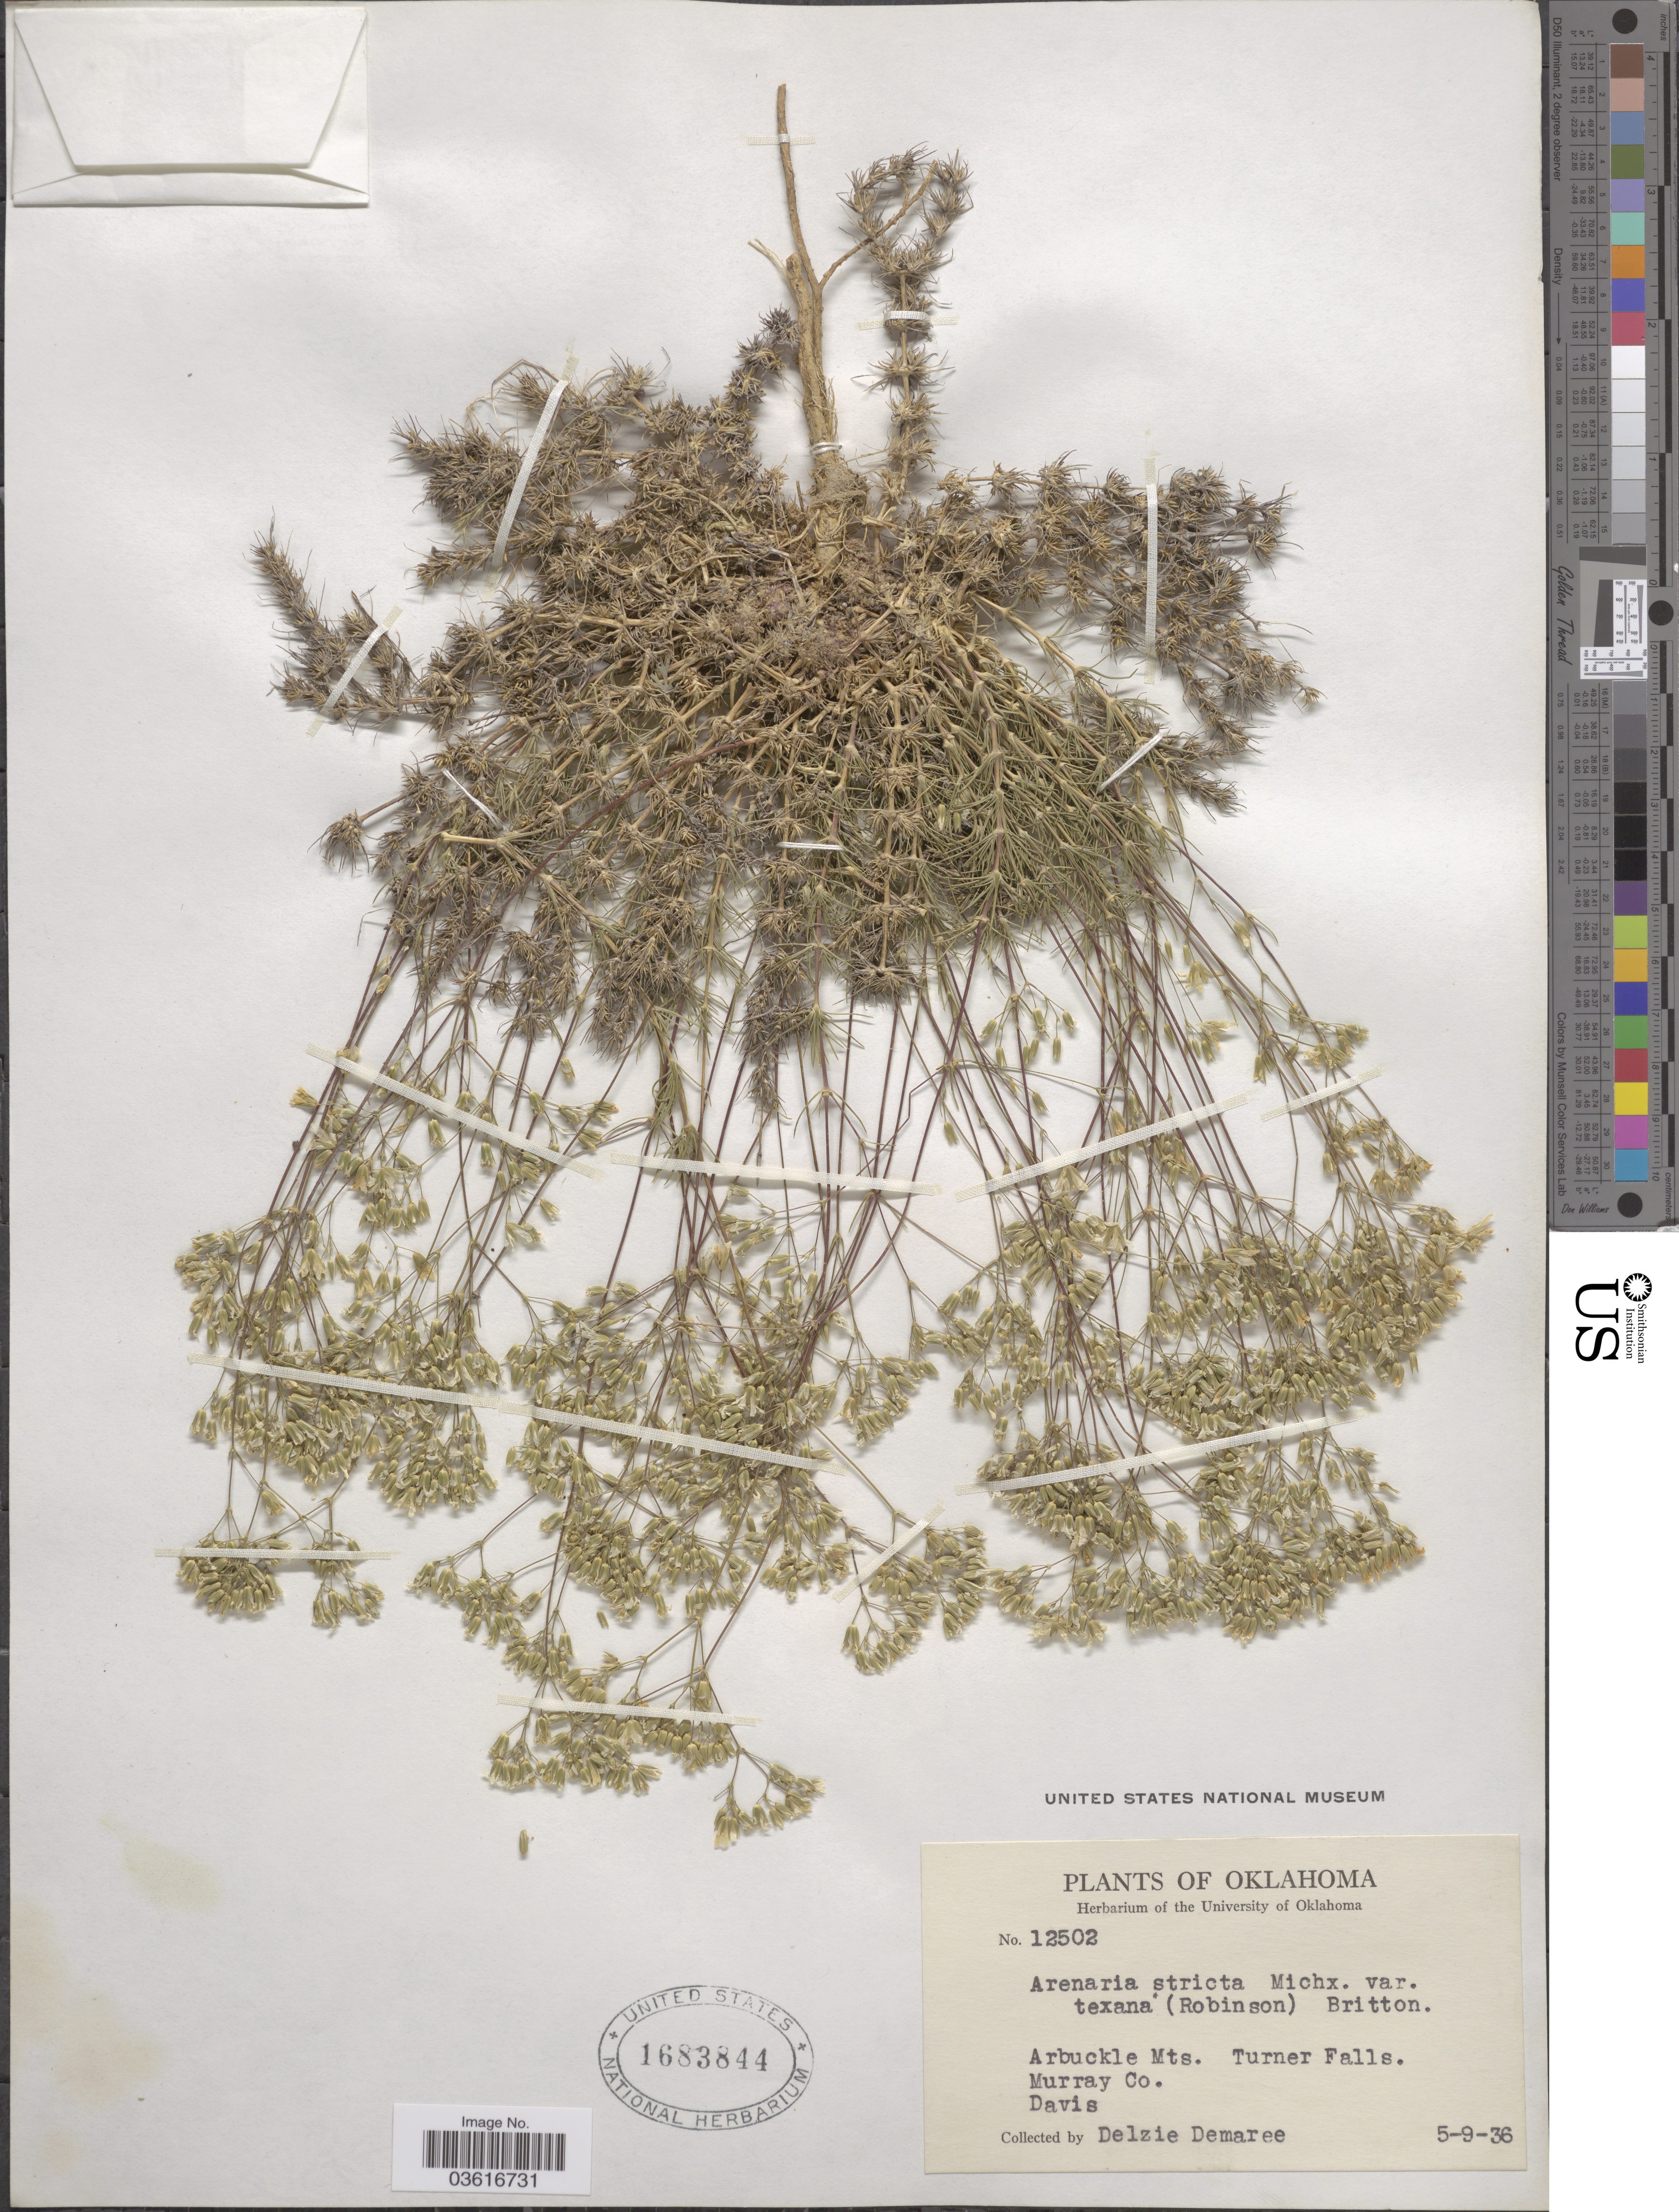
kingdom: Plantae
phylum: Tracheophyta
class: Magnoliopsida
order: Caryophyllales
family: Caryophyllaceae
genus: Minuartia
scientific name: Minuartia stricta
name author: (Sw.) Hiern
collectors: D. Demaree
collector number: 12502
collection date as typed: Transcribed d/m/y: 9/5/36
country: United States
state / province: Oklahoma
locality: Arbuckle Mts. Turner Falls. Murray Co. Davis.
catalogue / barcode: US 1683844